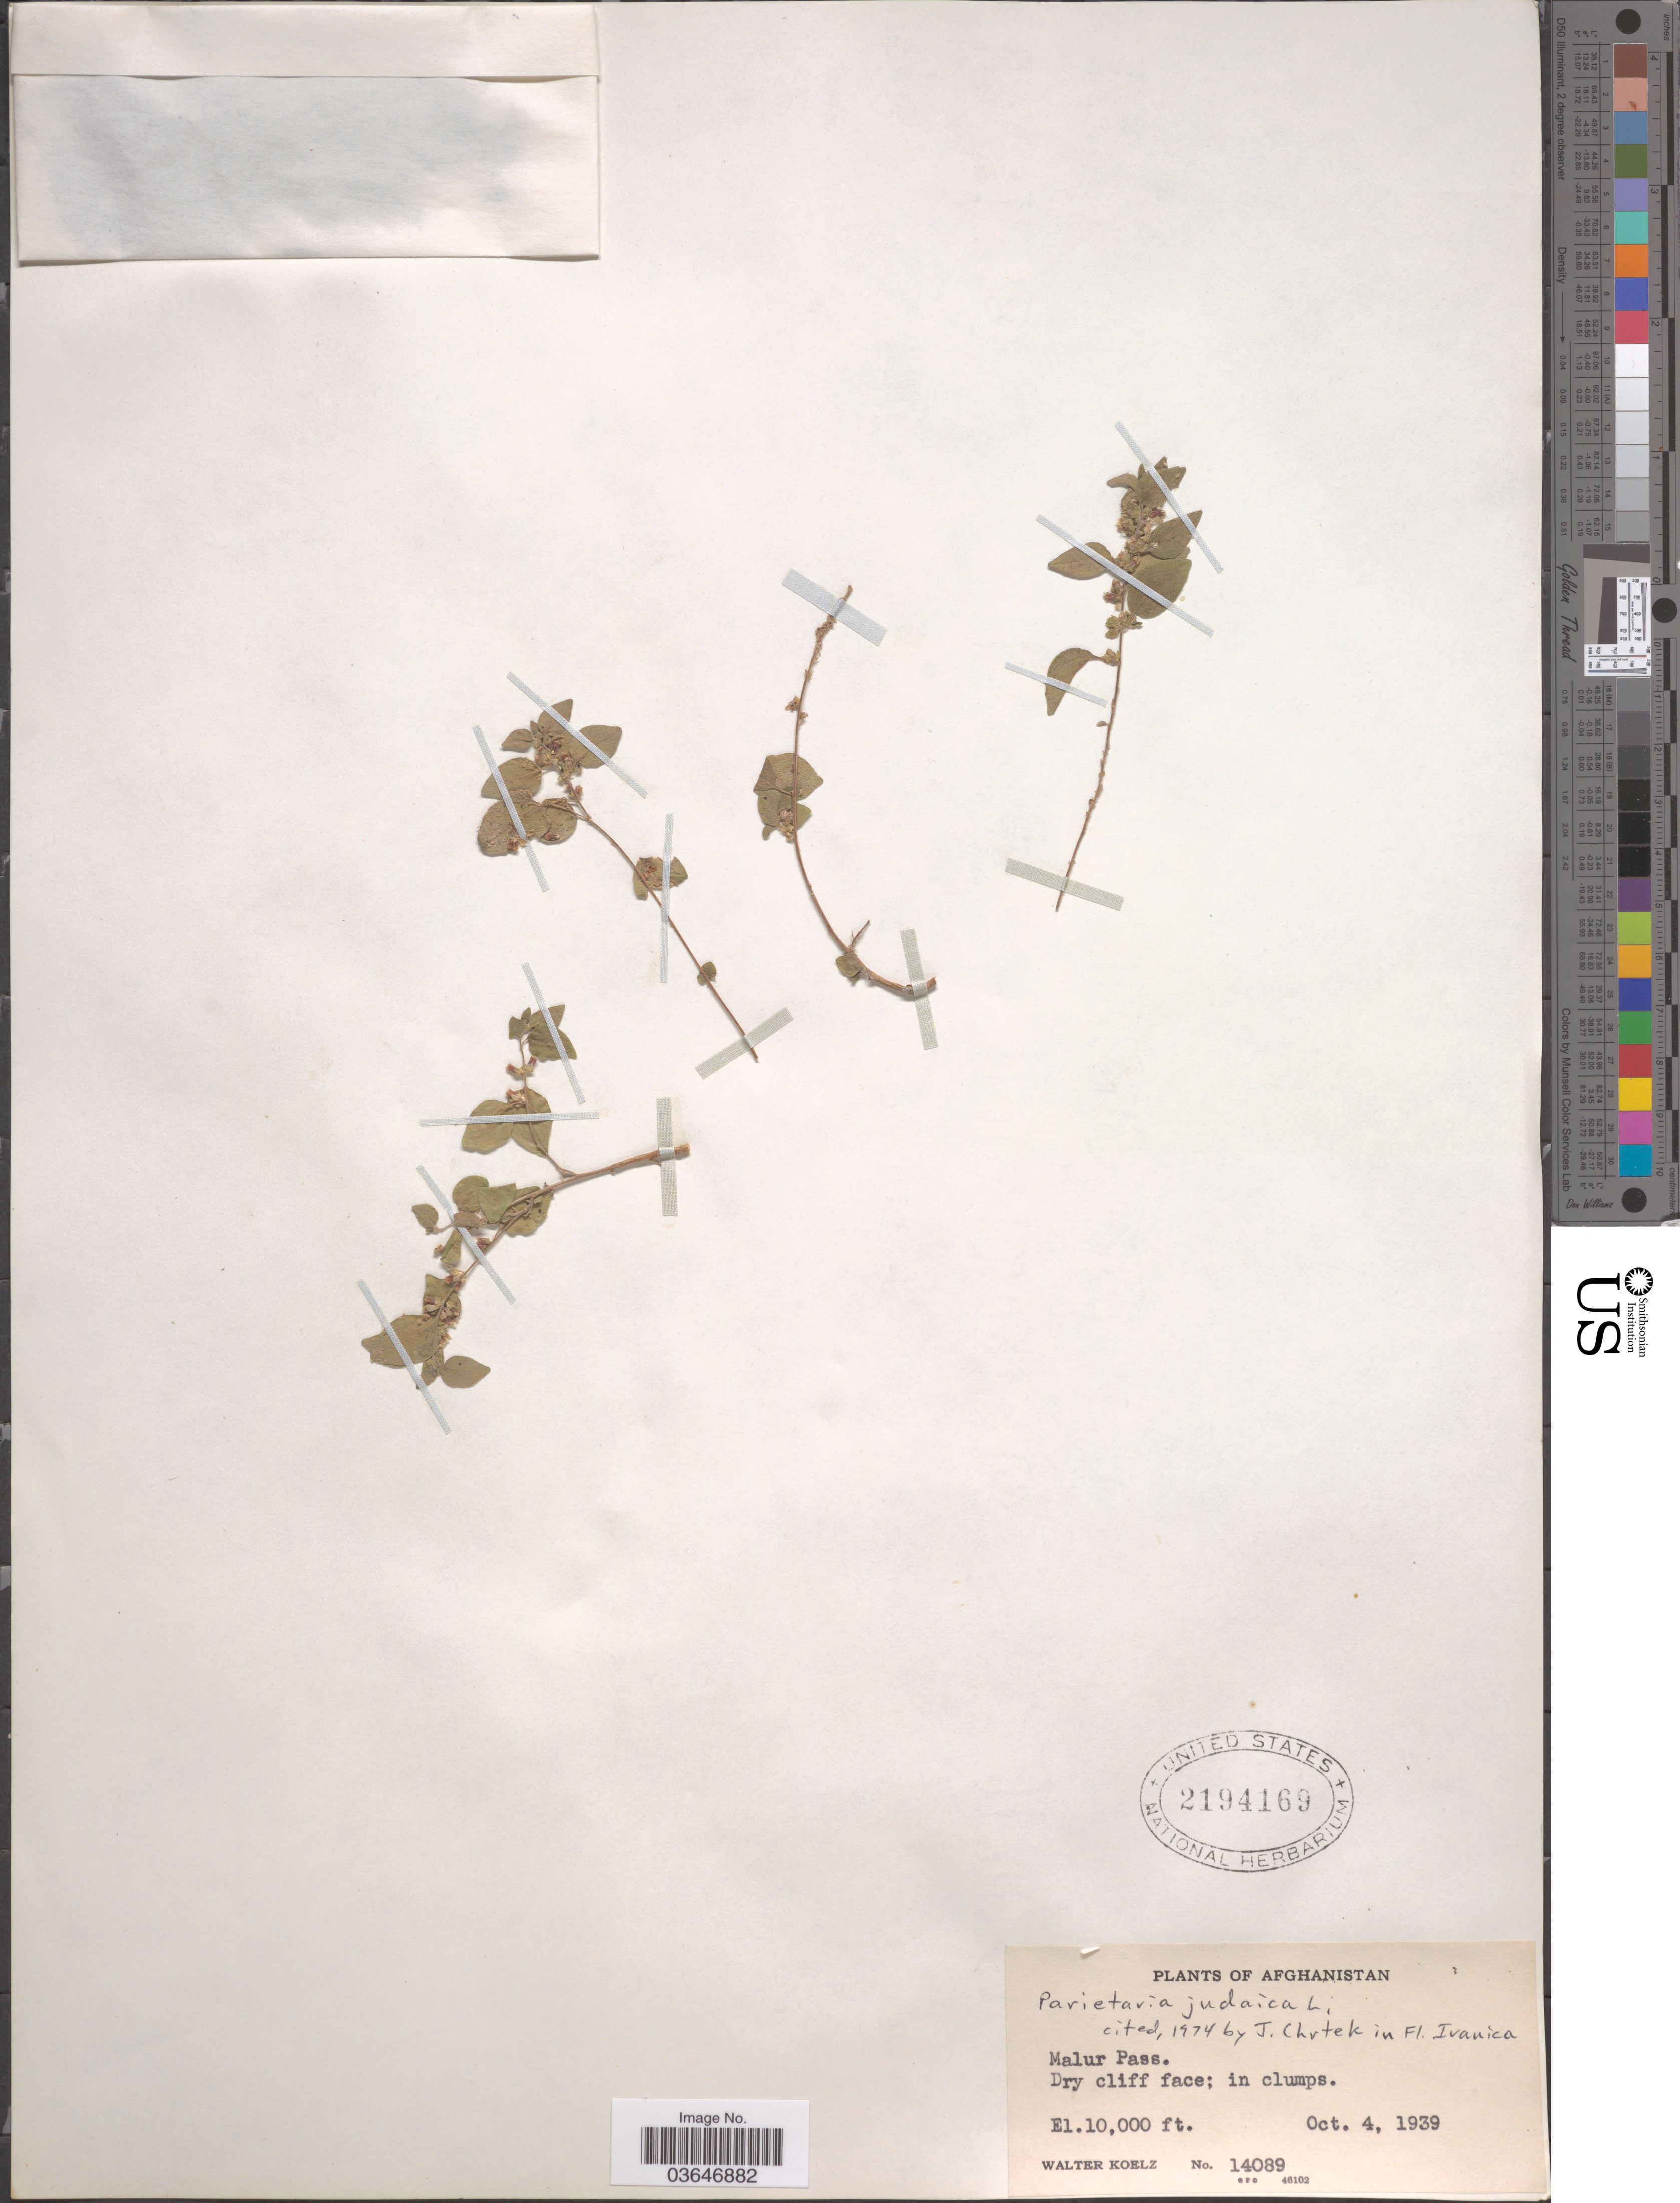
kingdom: Plantae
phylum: Tracheophyta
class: Magnoliopsida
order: Rosales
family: Urticaceae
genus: Parietaria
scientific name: Parietaria judaica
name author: L.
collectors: W. N. Koelz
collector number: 14089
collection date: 1939-10-04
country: Afghanistan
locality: Malur Pass.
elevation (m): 3048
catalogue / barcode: US 2194169